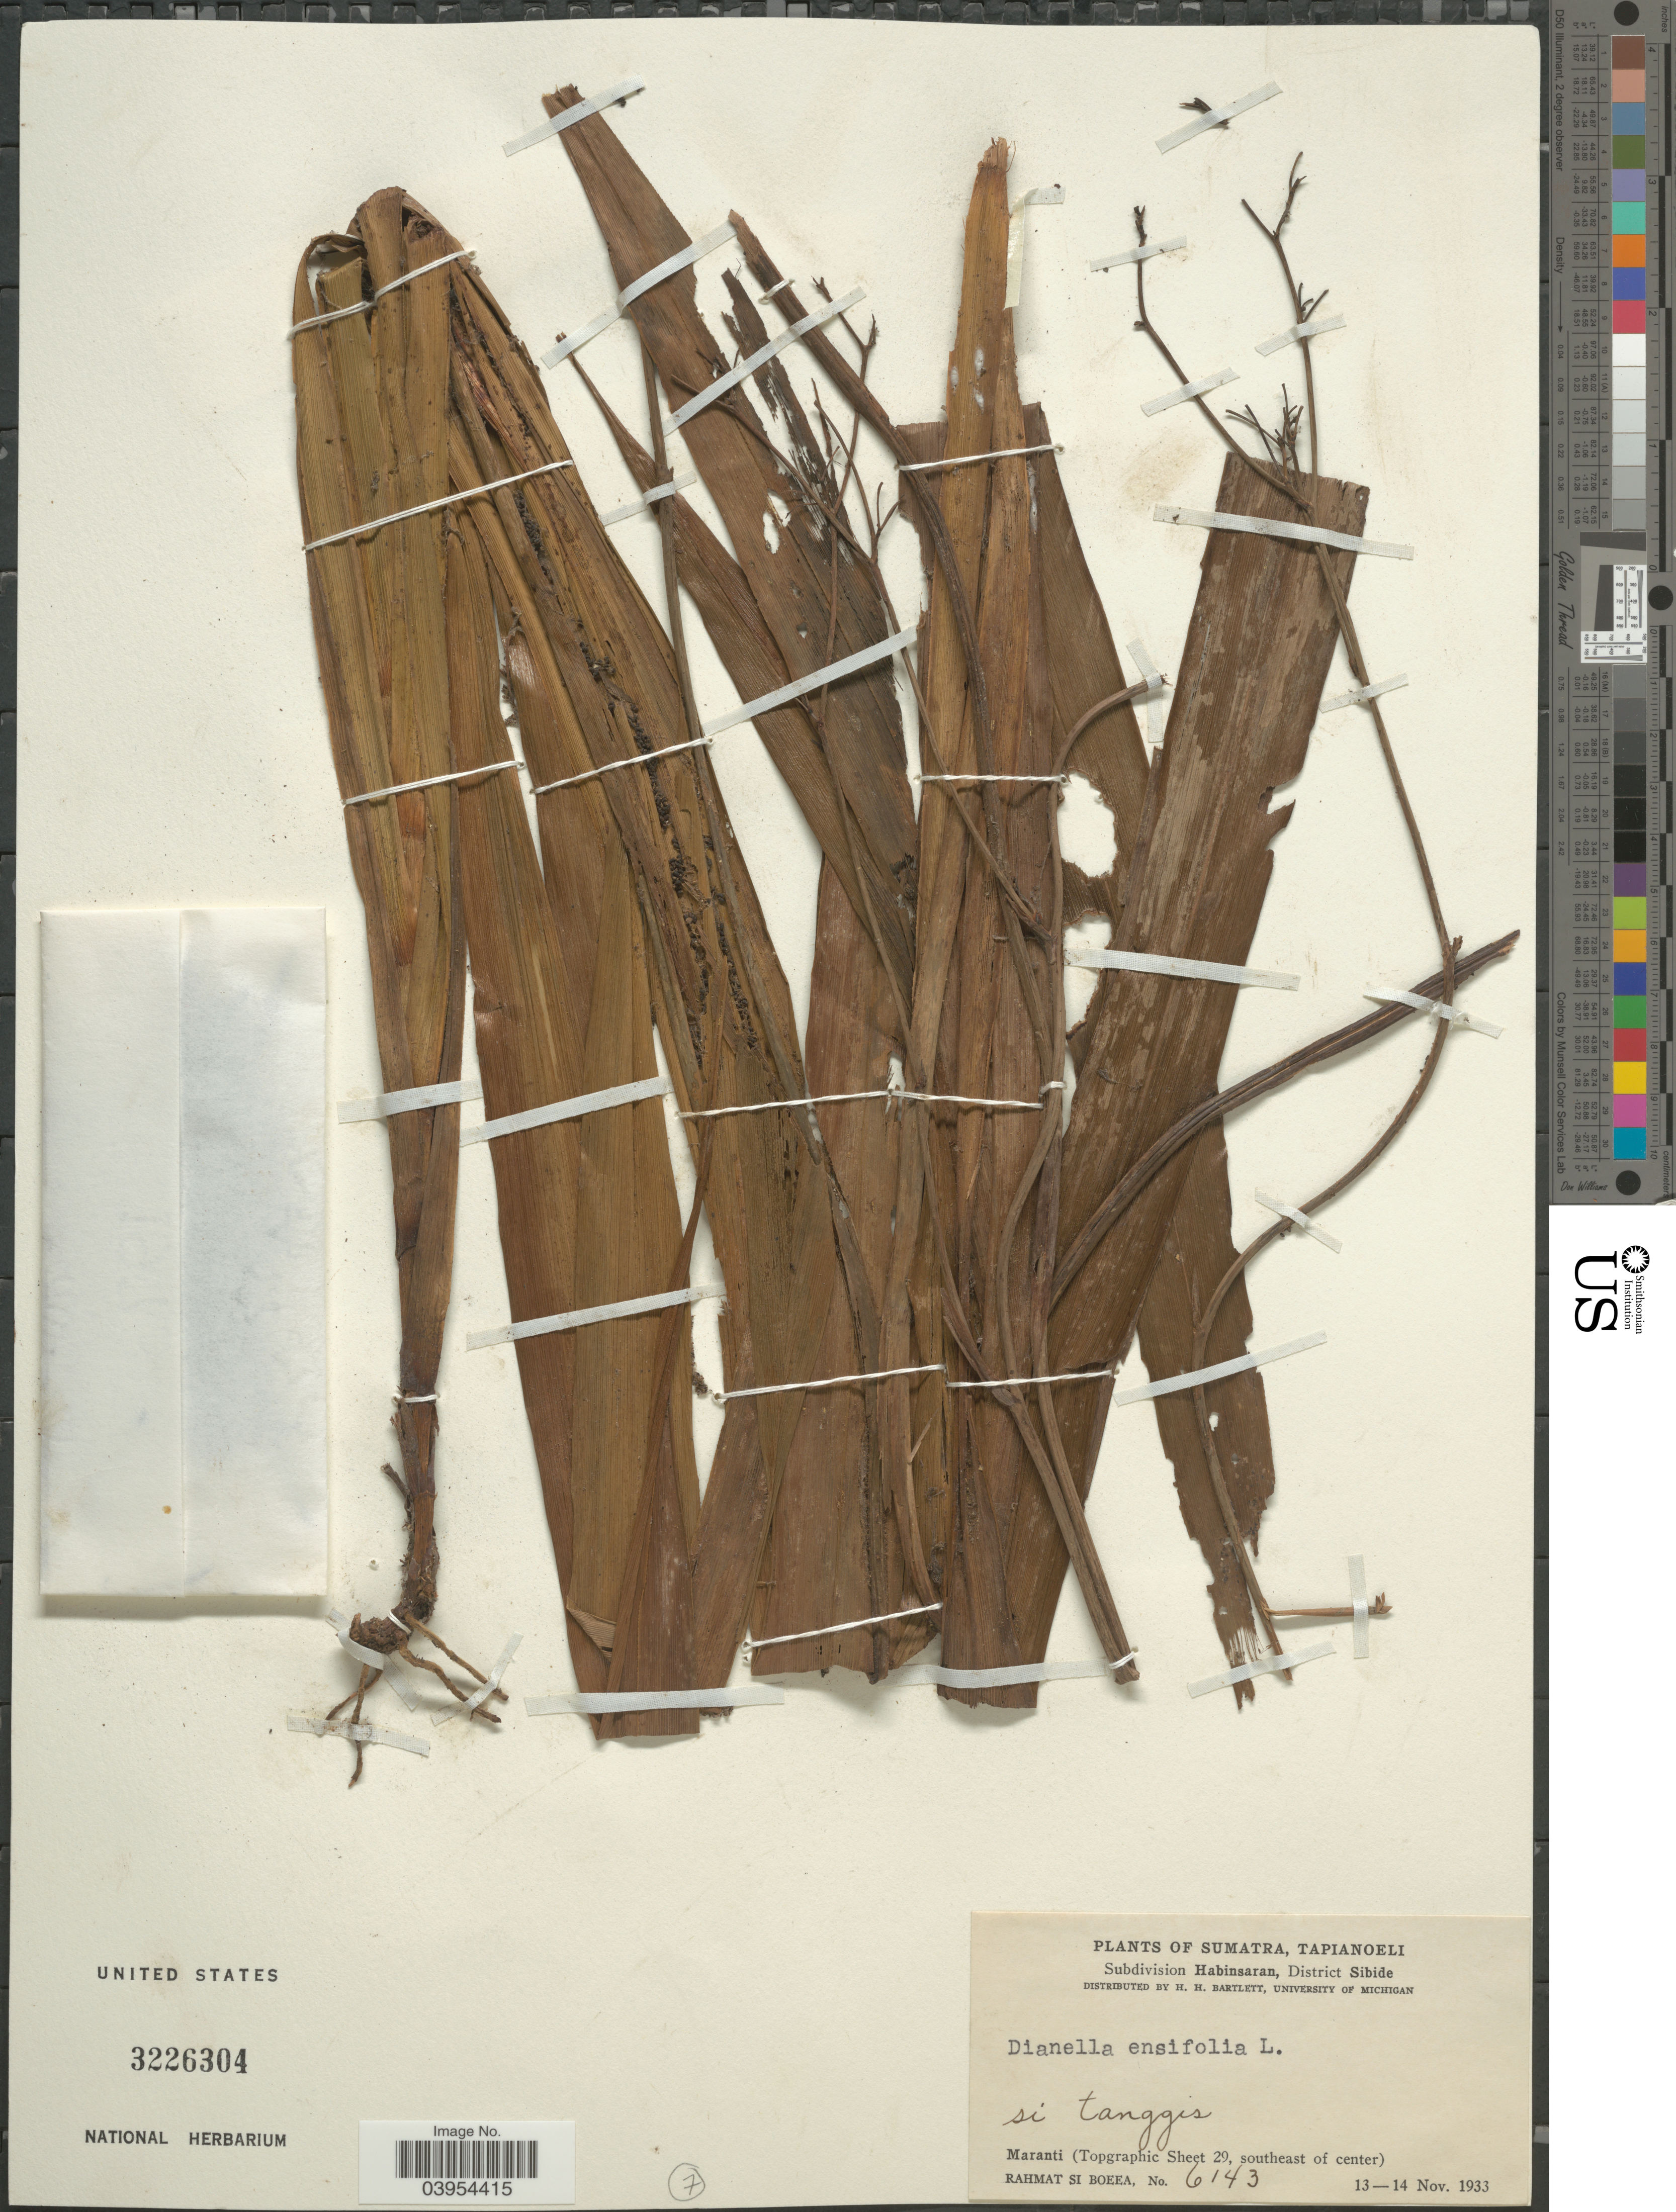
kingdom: Plantae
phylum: Tracheophyta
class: Liliopsida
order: Asparagales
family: Asphodelaceae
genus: Dianella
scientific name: Dianella ensifolia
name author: (L.) DC.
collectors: Rahmat Si Boeea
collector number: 6143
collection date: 1933-11-13/1933-11-14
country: Indonesia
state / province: Sumatra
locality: Tapianoeli. Subdivision Habinsaran, District Sibide. Maranti (Topographic Sheet 29, southeast of center).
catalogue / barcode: US 3226304